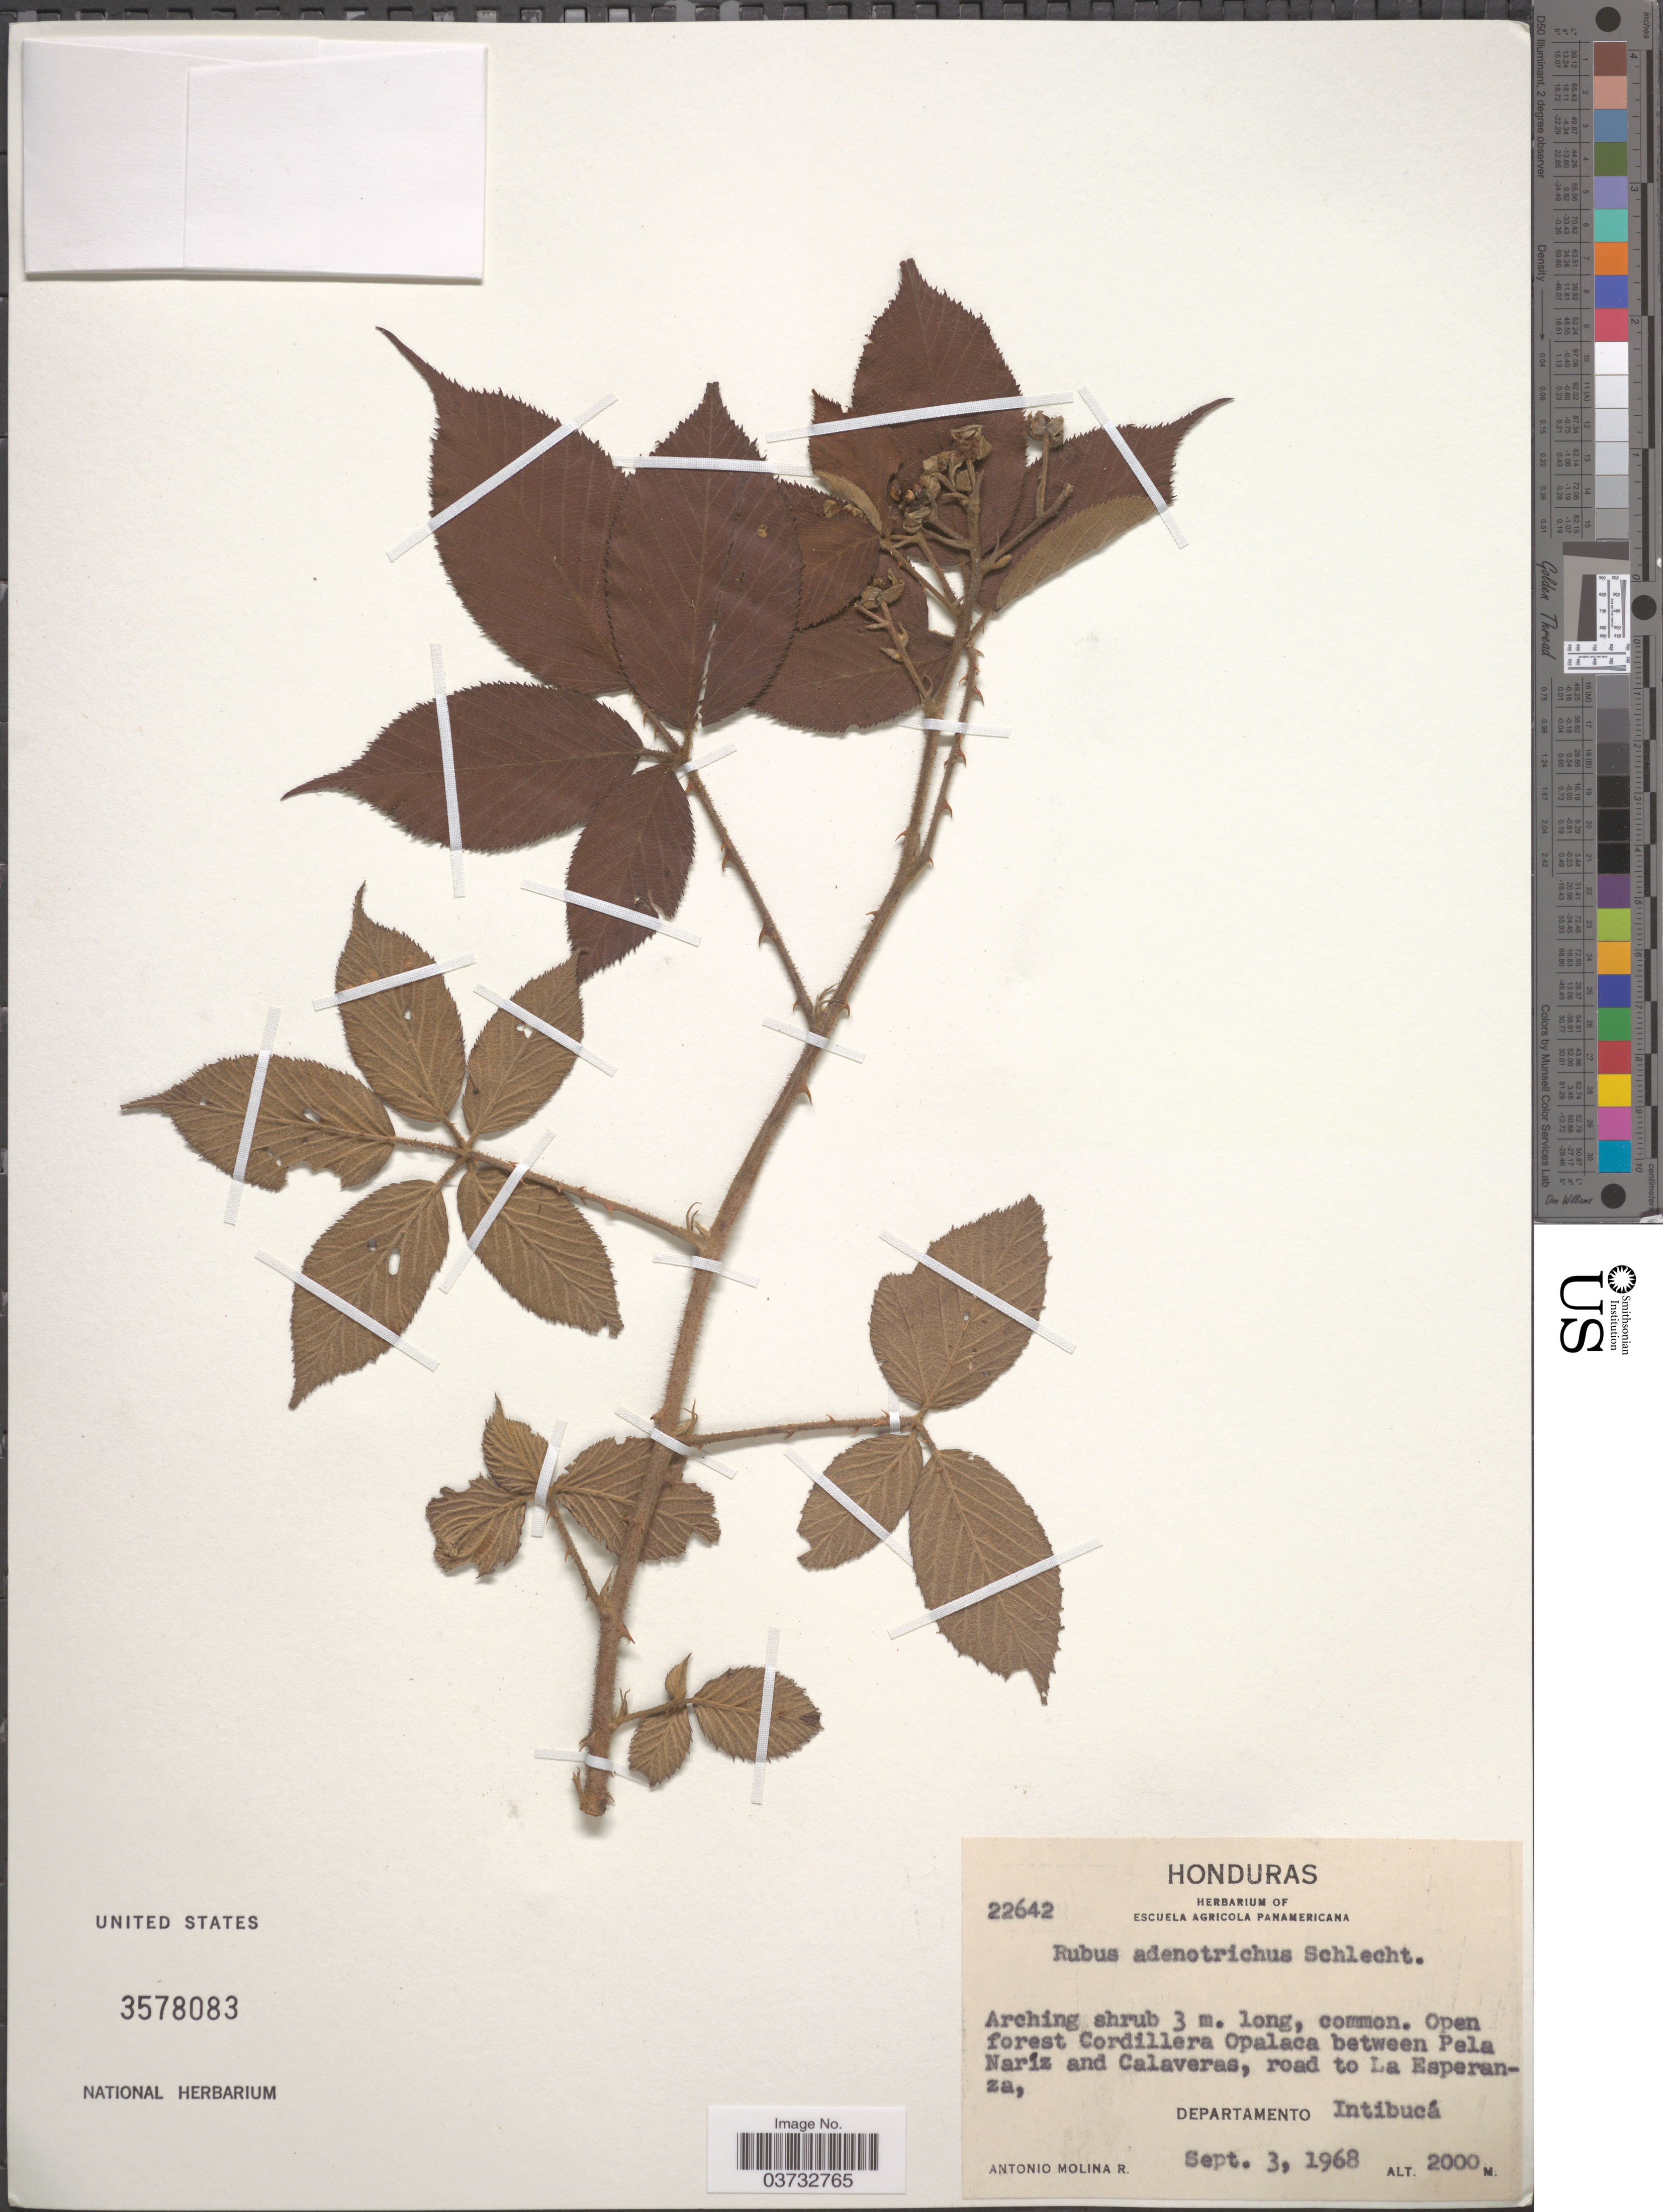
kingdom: Plantae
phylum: Tracheophyta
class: Magnoliopsida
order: Rosales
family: Rosaceae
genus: Rubus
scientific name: Rubus adenotrichos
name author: Schltdl.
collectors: A. Molina R.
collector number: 22642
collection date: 1968-09-03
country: Honduras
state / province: Intibuca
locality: Open forest Cordillera Opalaca between Pela Naríz and Calaveras, road to La Esperanza, Departamento Intibucá.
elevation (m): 2000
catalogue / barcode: US 3578083